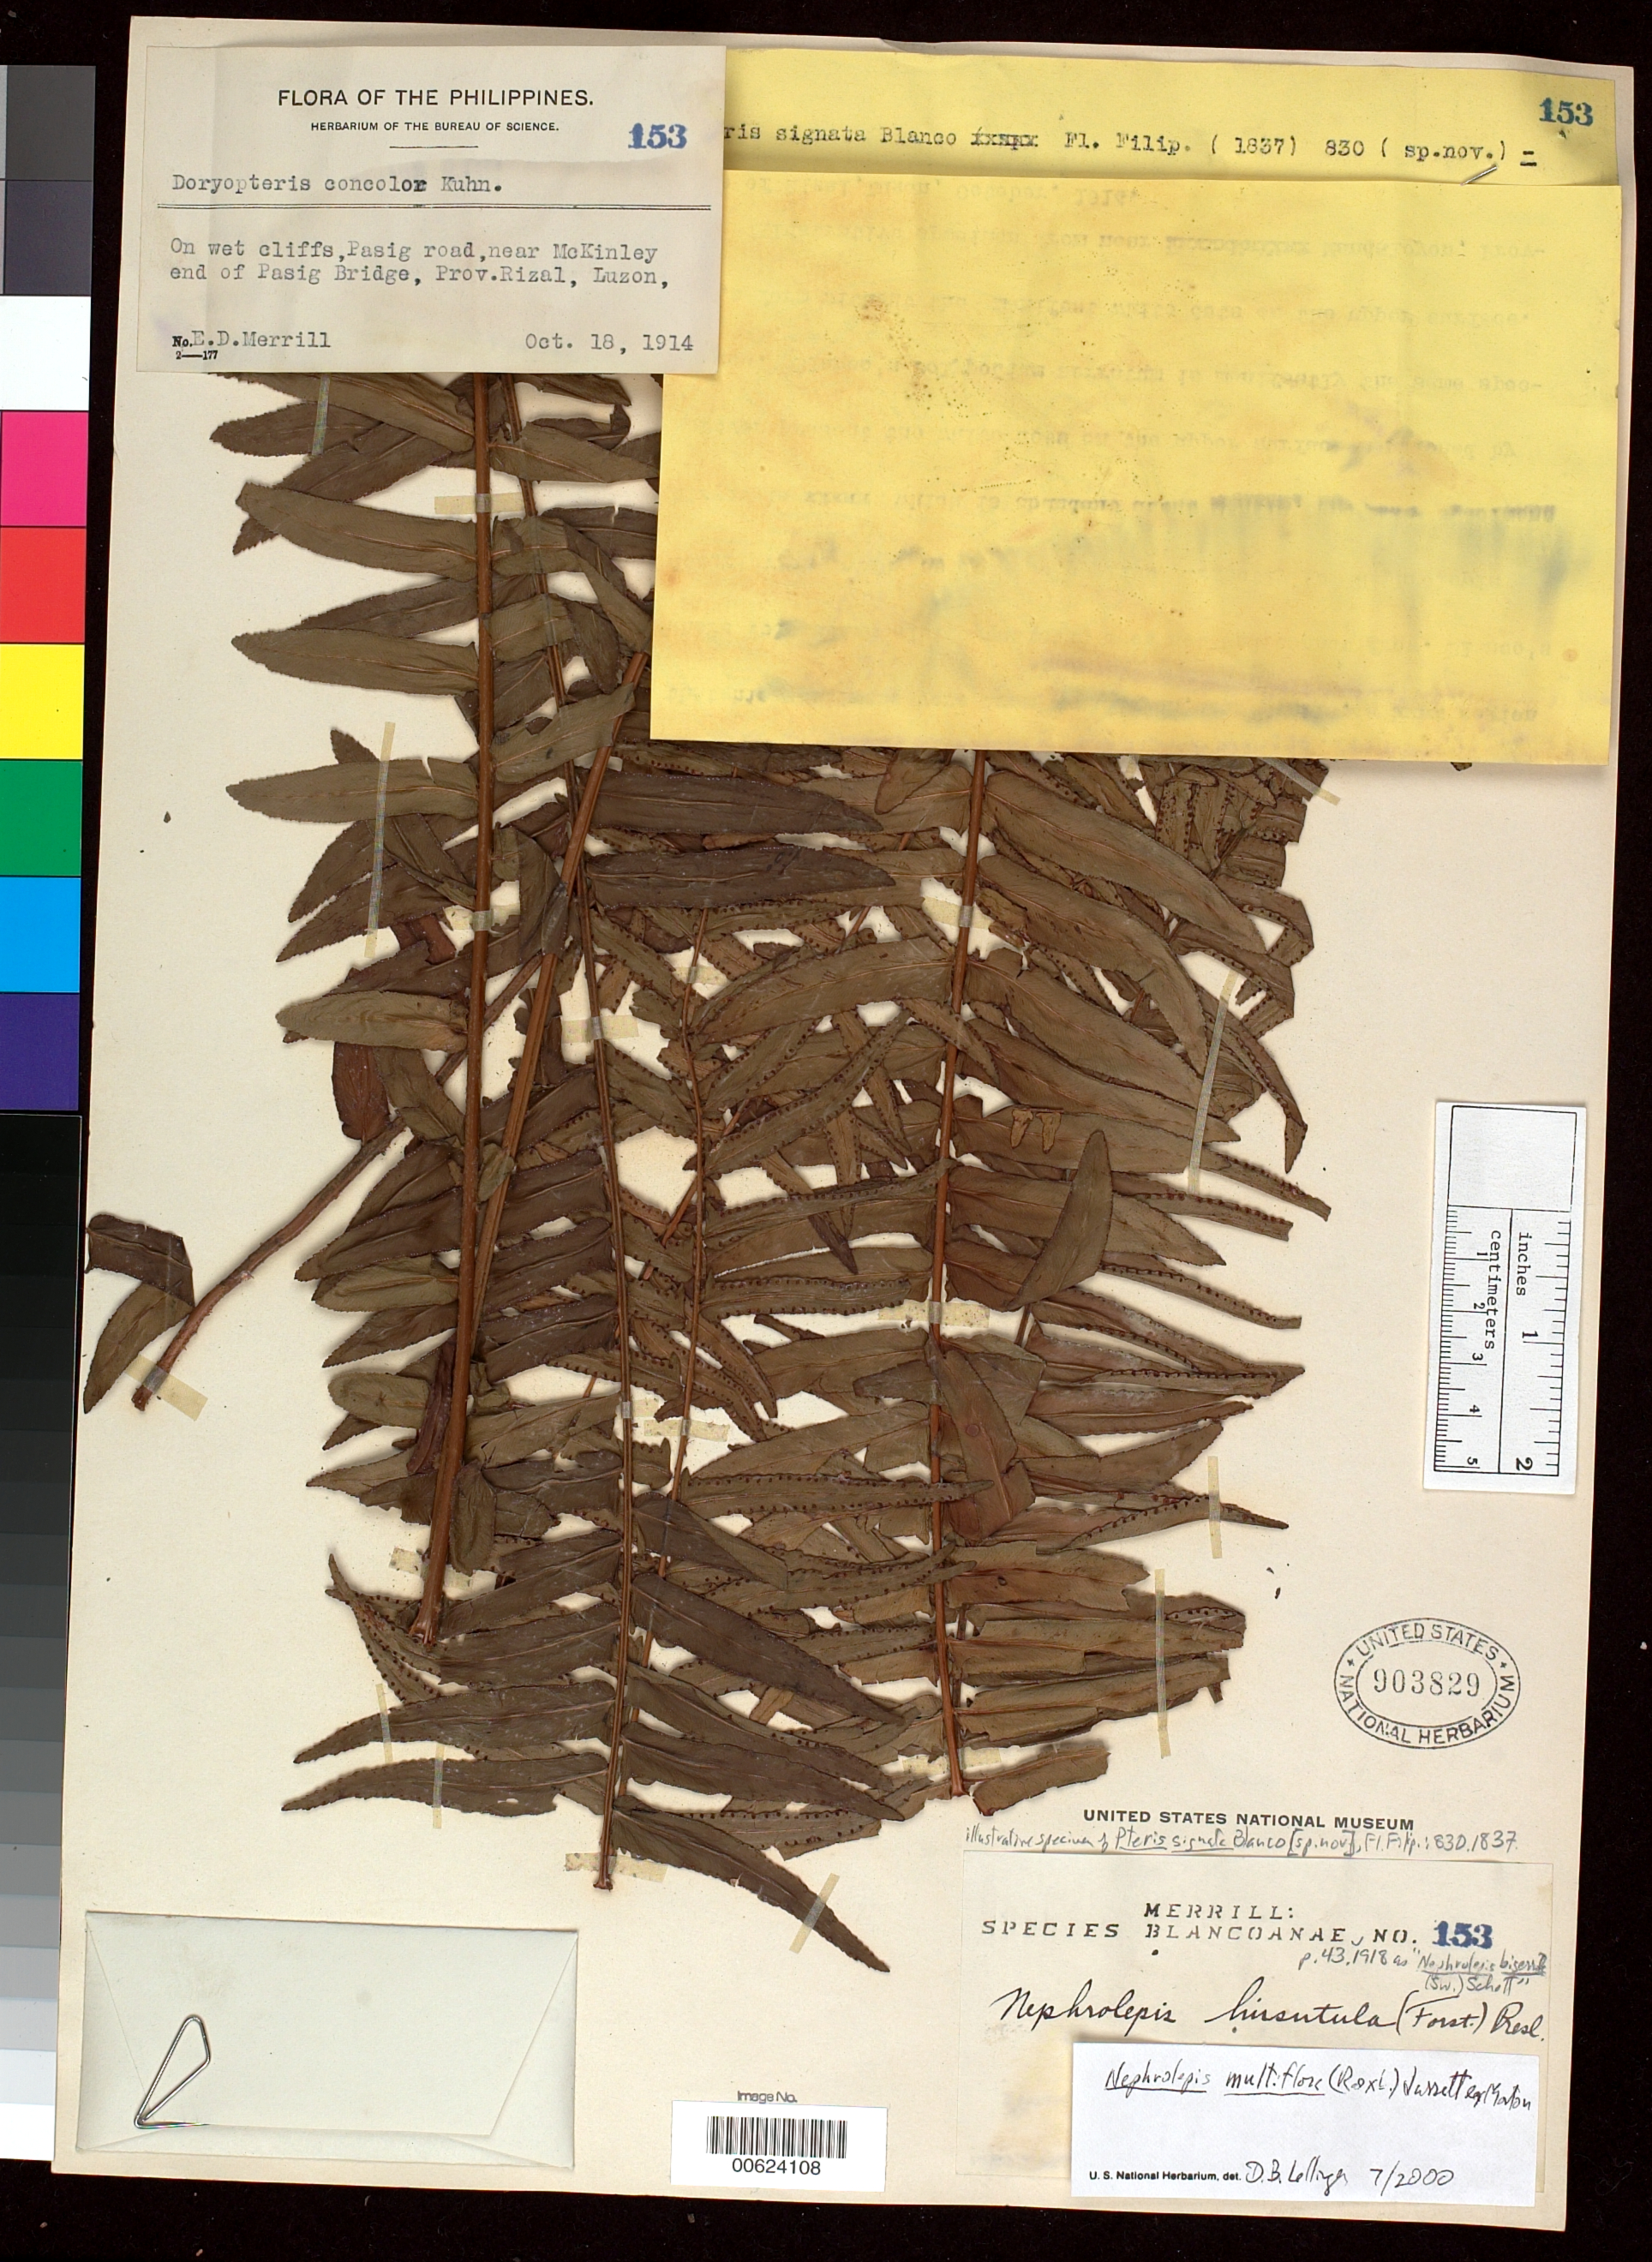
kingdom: Plantae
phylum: Tracheophyta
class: Polypodiopsida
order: Polypodiales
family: Nephrolepidaceae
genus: Nephrolepis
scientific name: Nephrolepis multiflora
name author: (Roxb.) F.M. Jarrett ex C.V. Morton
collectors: E. D. Merrill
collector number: Sp. Blancoan. 0153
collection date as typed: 18 Oct 1914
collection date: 1914-10-18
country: Philippines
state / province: National Capital Region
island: Luzon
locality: Pasig road, near mckinley end of pasig bridge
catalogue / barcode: US 903829